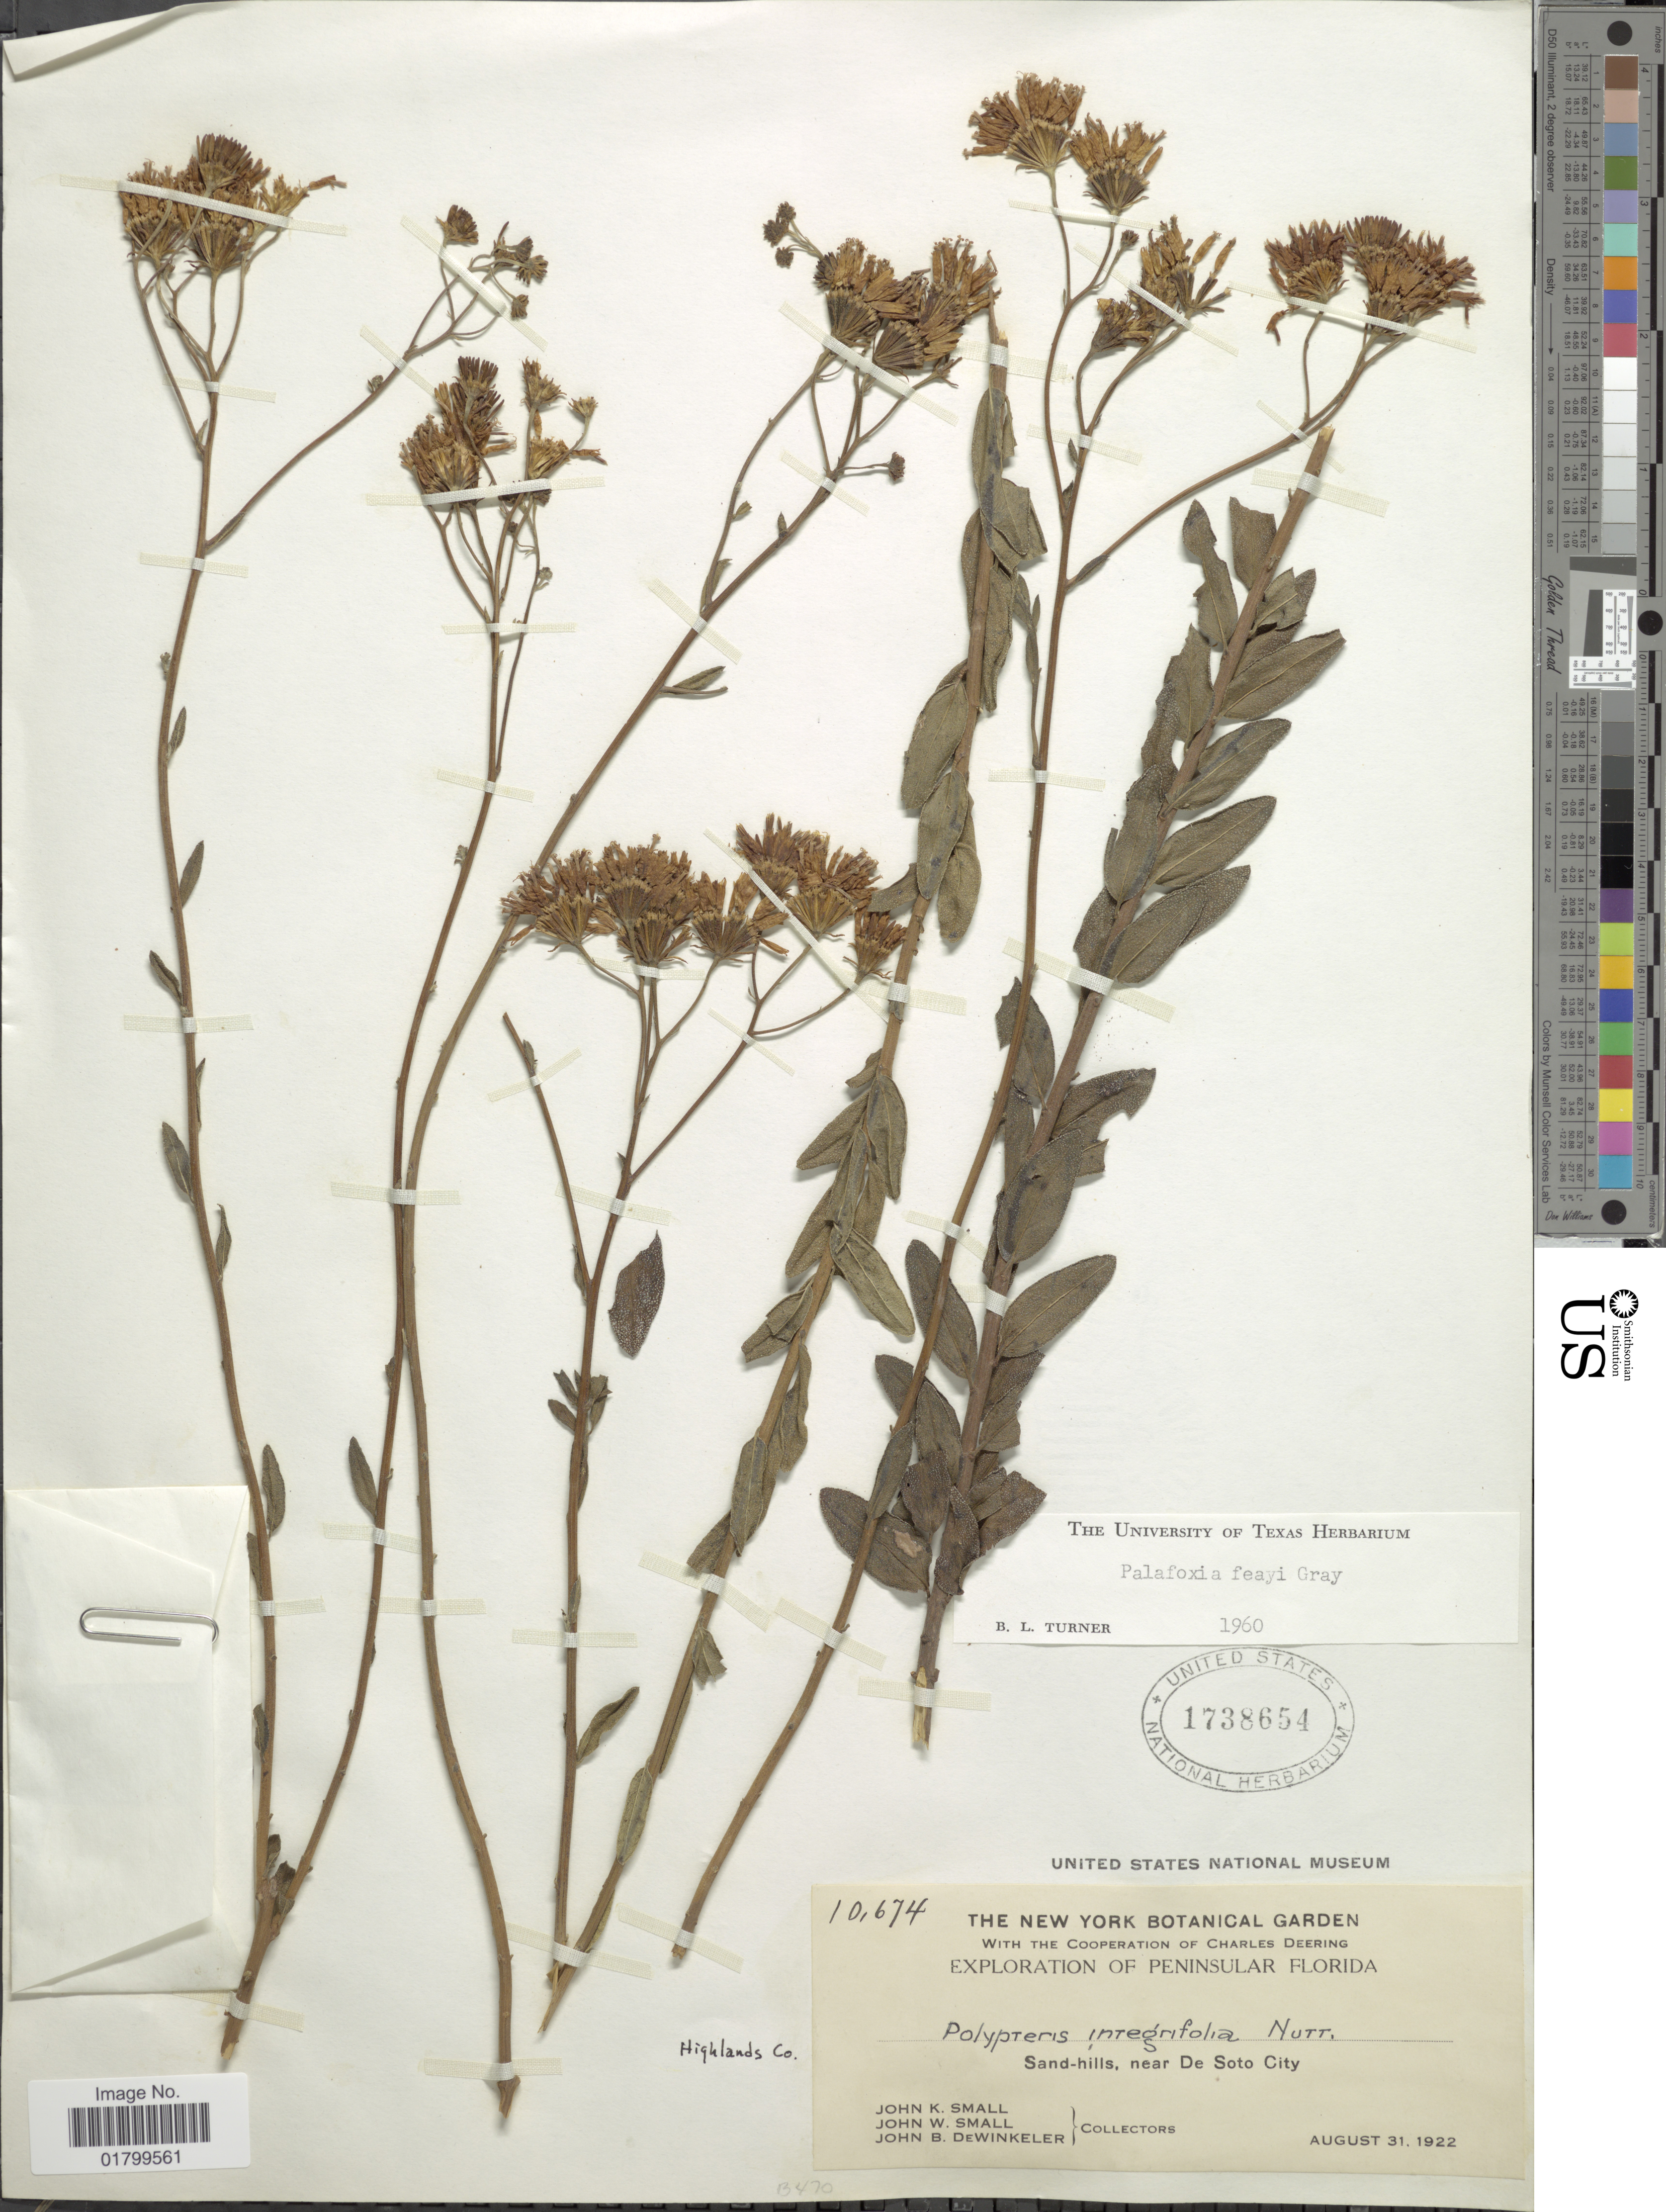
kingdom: Plantae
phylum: Tracheophyta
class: Magnoliopsida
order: Asterales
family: Asteraceae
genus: Palafoxia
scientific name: Palafoxia feayi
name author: A. Gray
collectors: J. K. Small, J. Small & J. B. Dewinkeler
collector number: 10674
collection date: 1922-08-31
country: United States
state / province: Florida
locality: Peninsular Florida, Sand-hills, near De Soto City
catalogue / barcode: US 1738654